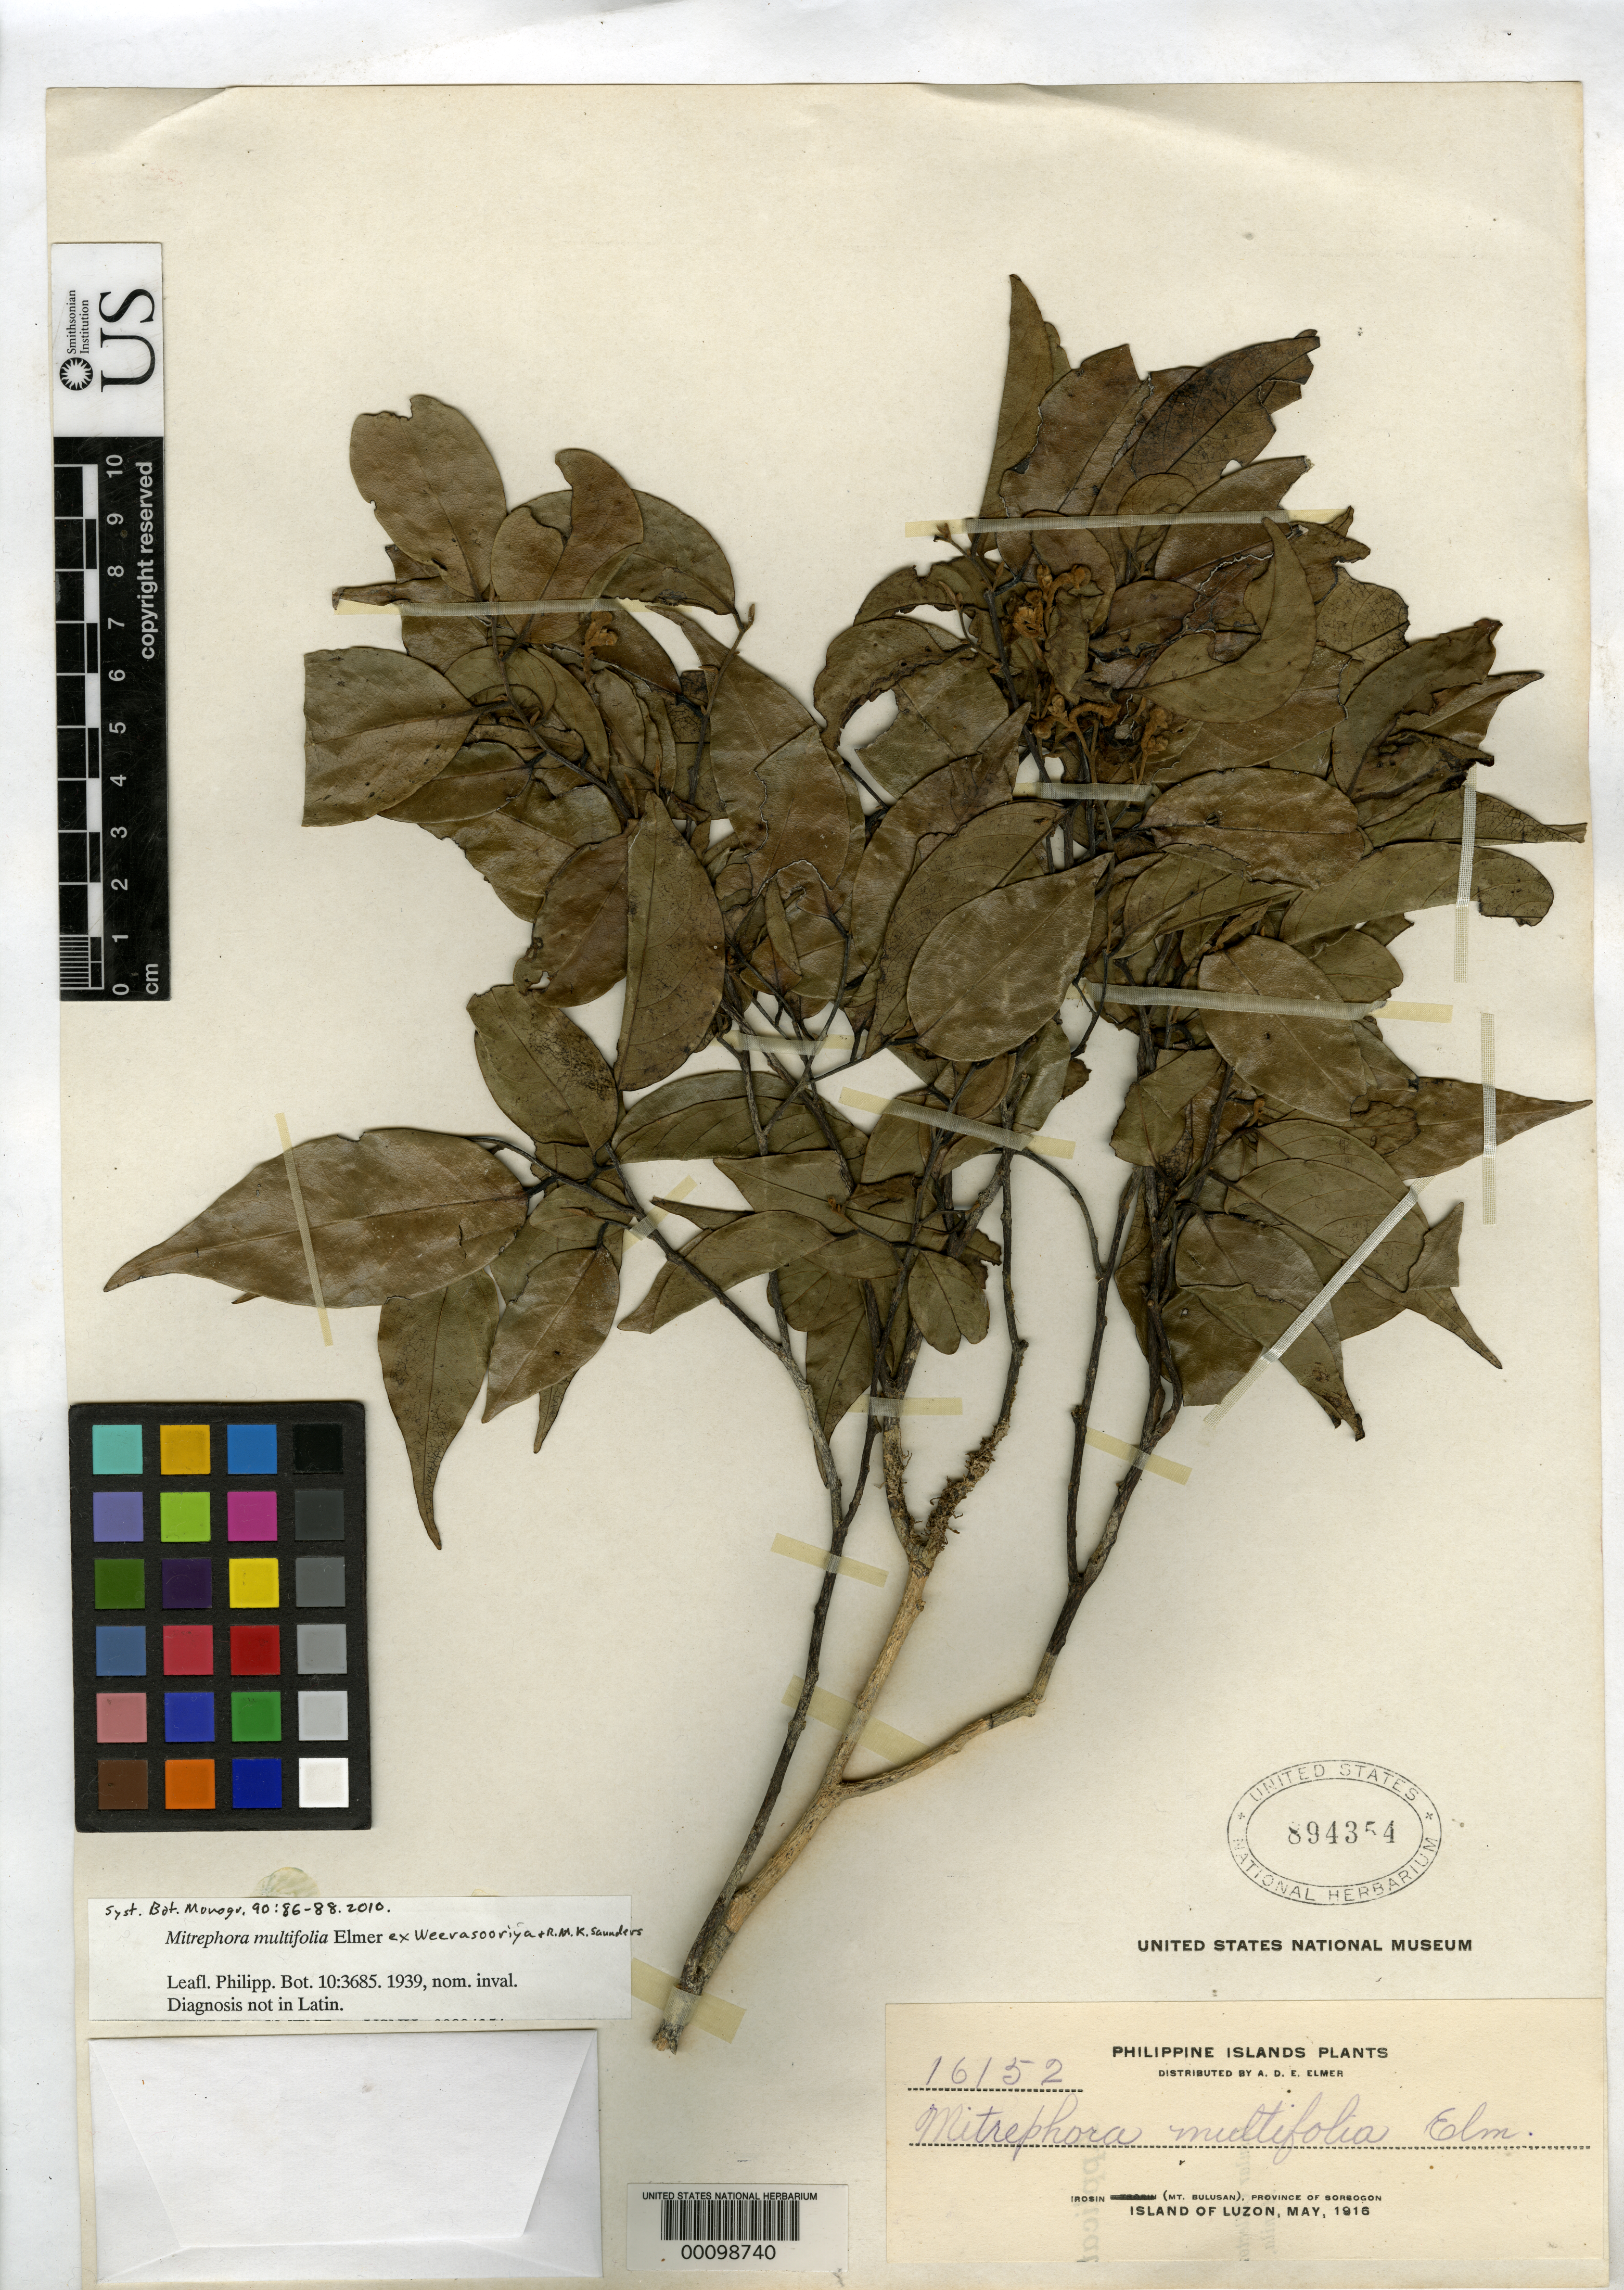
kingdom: Plantae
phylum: Tracheophyta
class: Magnoliopsida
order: Magnoliales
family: Annonaceae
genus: Mitrephora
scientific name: Mitrephora multifolia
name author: Elmer ex Weeras. & R.M.K. Saunders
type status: Isotype; Voucher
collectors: A. D. E. Elmer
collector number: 16152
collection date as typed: May 1916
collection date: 1916-05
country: Philippines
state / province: Bicol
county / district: Sorsogon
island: Luzon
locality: Irosin (Mt. Bulusan), Province of Sorsogon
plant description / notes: Mitrephora multifolia Elmer, nom. inval. (no Latin descr. or diagn.); validated by Weerasooriya & Saunders, 2010.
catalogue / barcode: US 894354